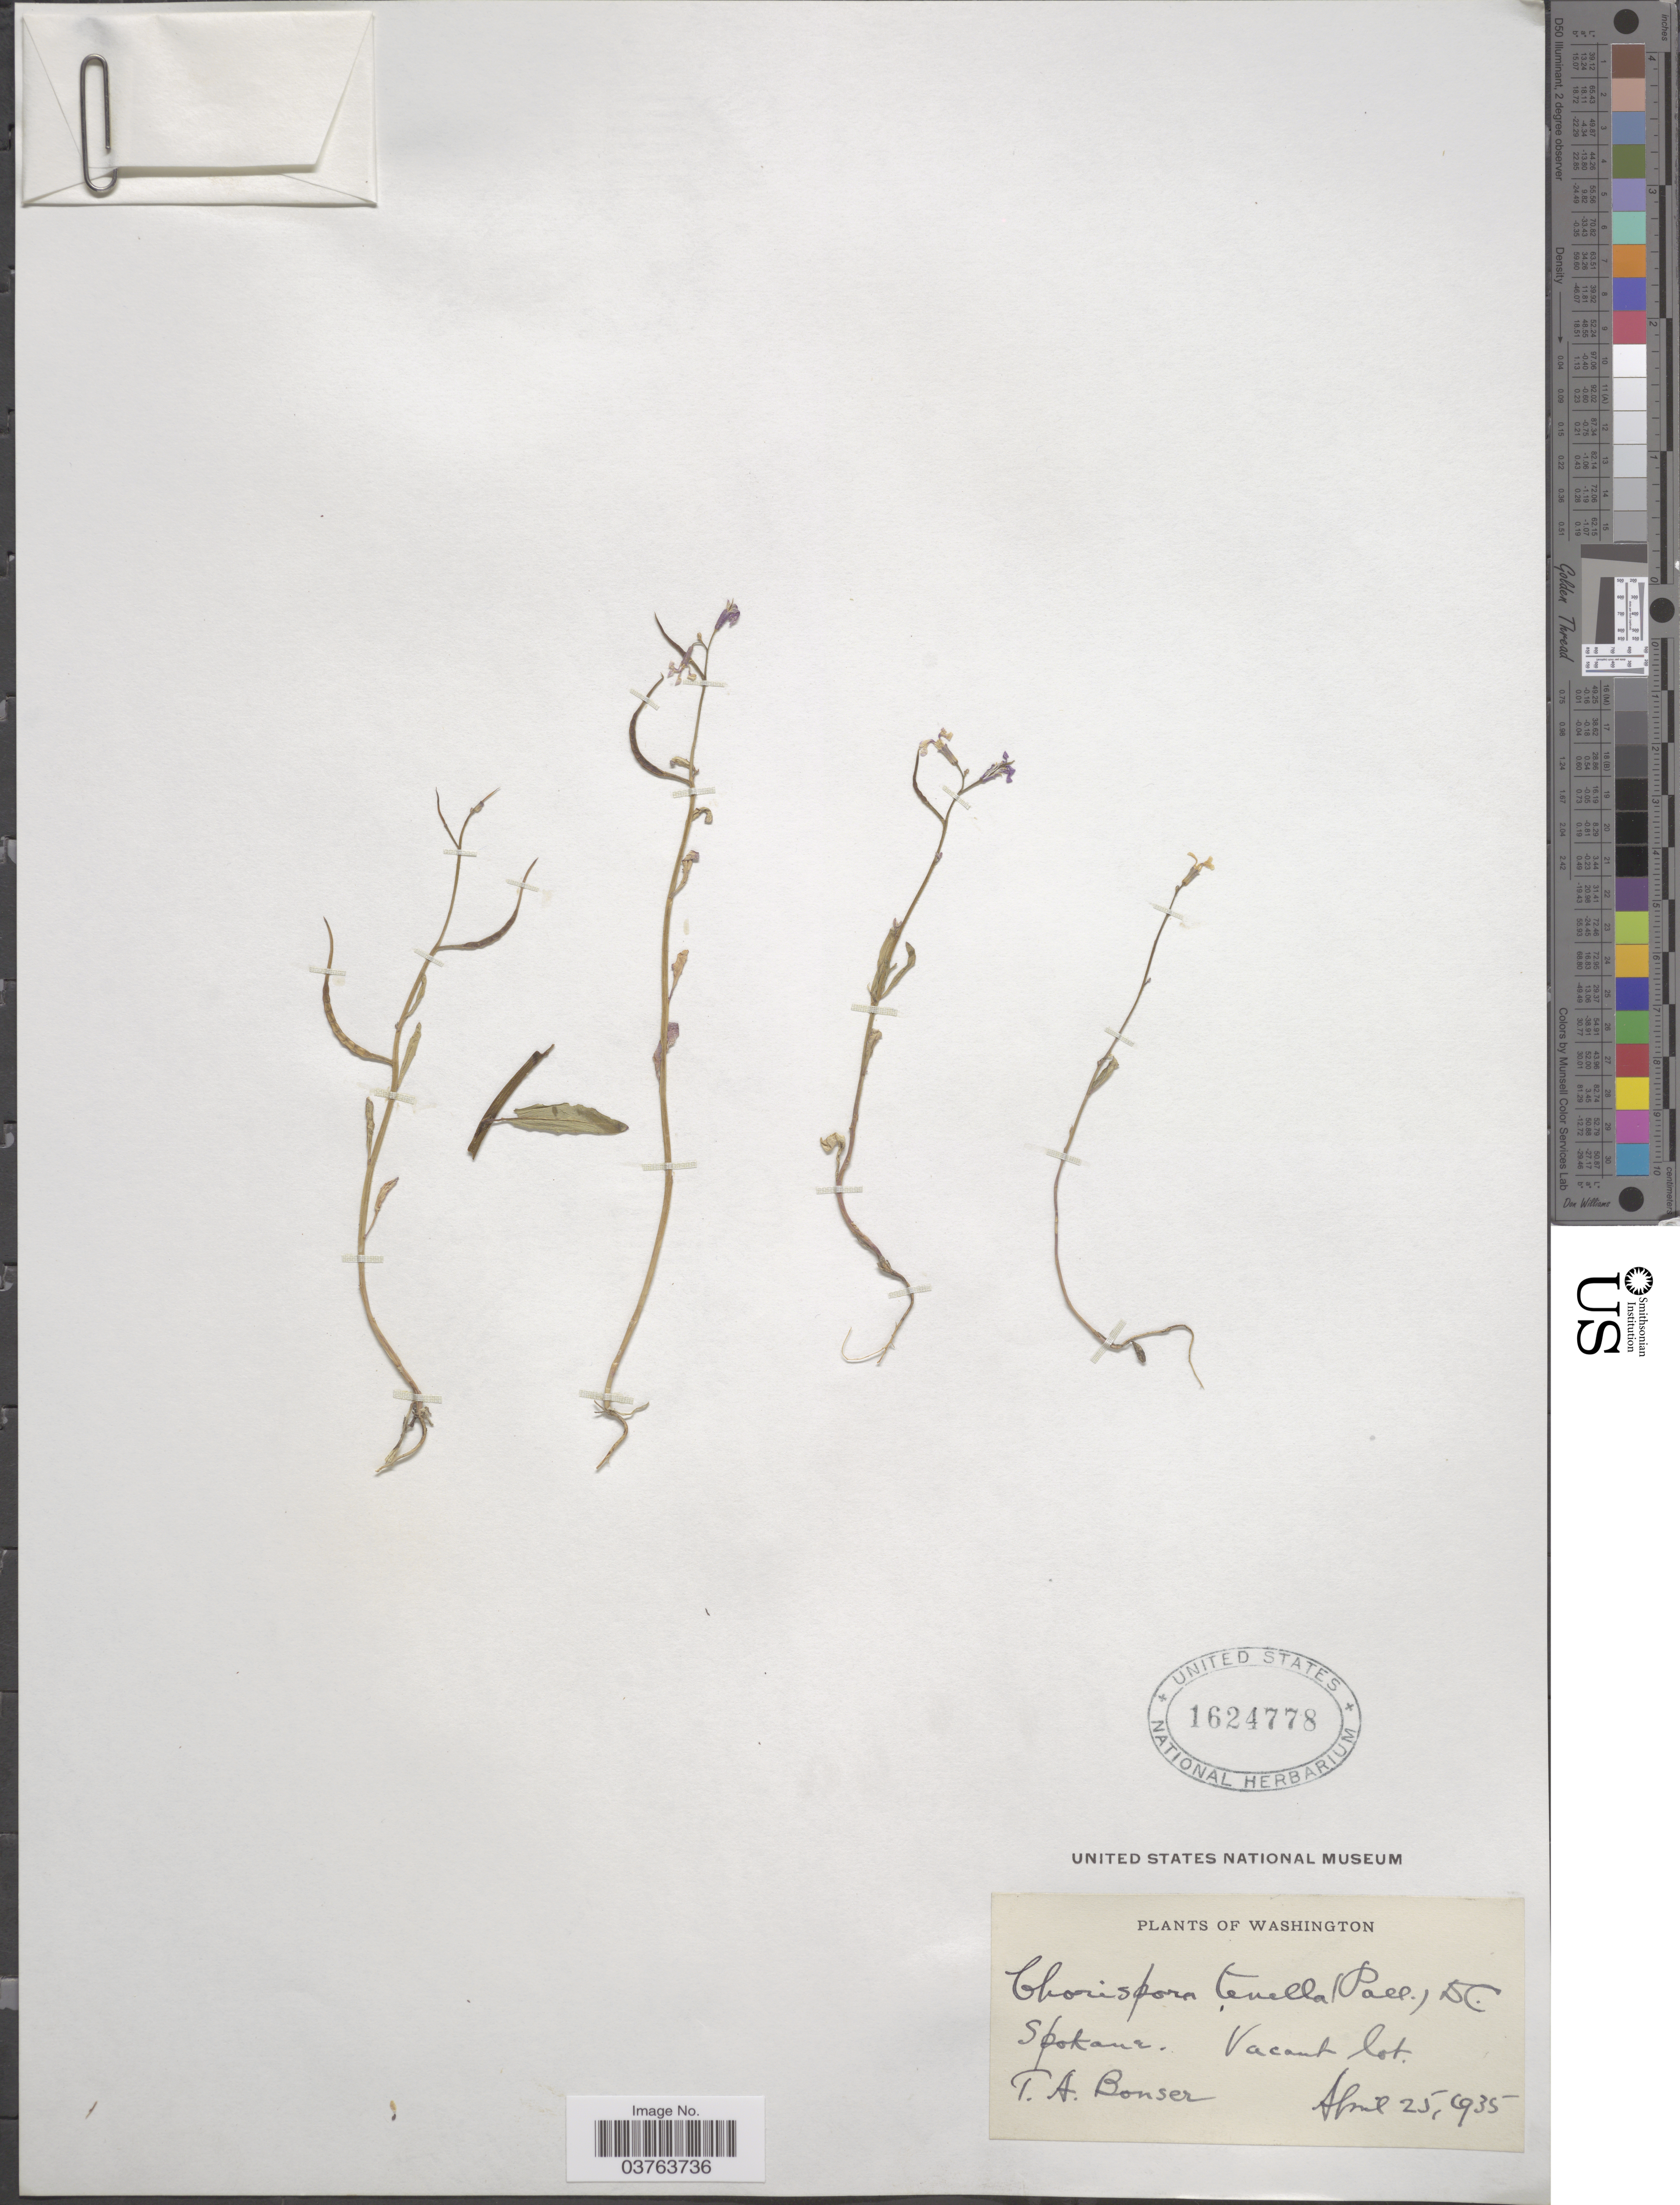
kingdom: Plantae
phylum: Tracheophyta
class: Magnoliopsida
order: Brassicales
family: Brassicaceae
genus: Chorispora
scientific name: Chorispora tenella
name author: DC.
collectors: T. Bonser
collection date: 1935-04-25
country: United States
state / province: Washington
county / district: Spokane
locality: Spokane. Vacant lot.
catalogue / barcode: US 1624778